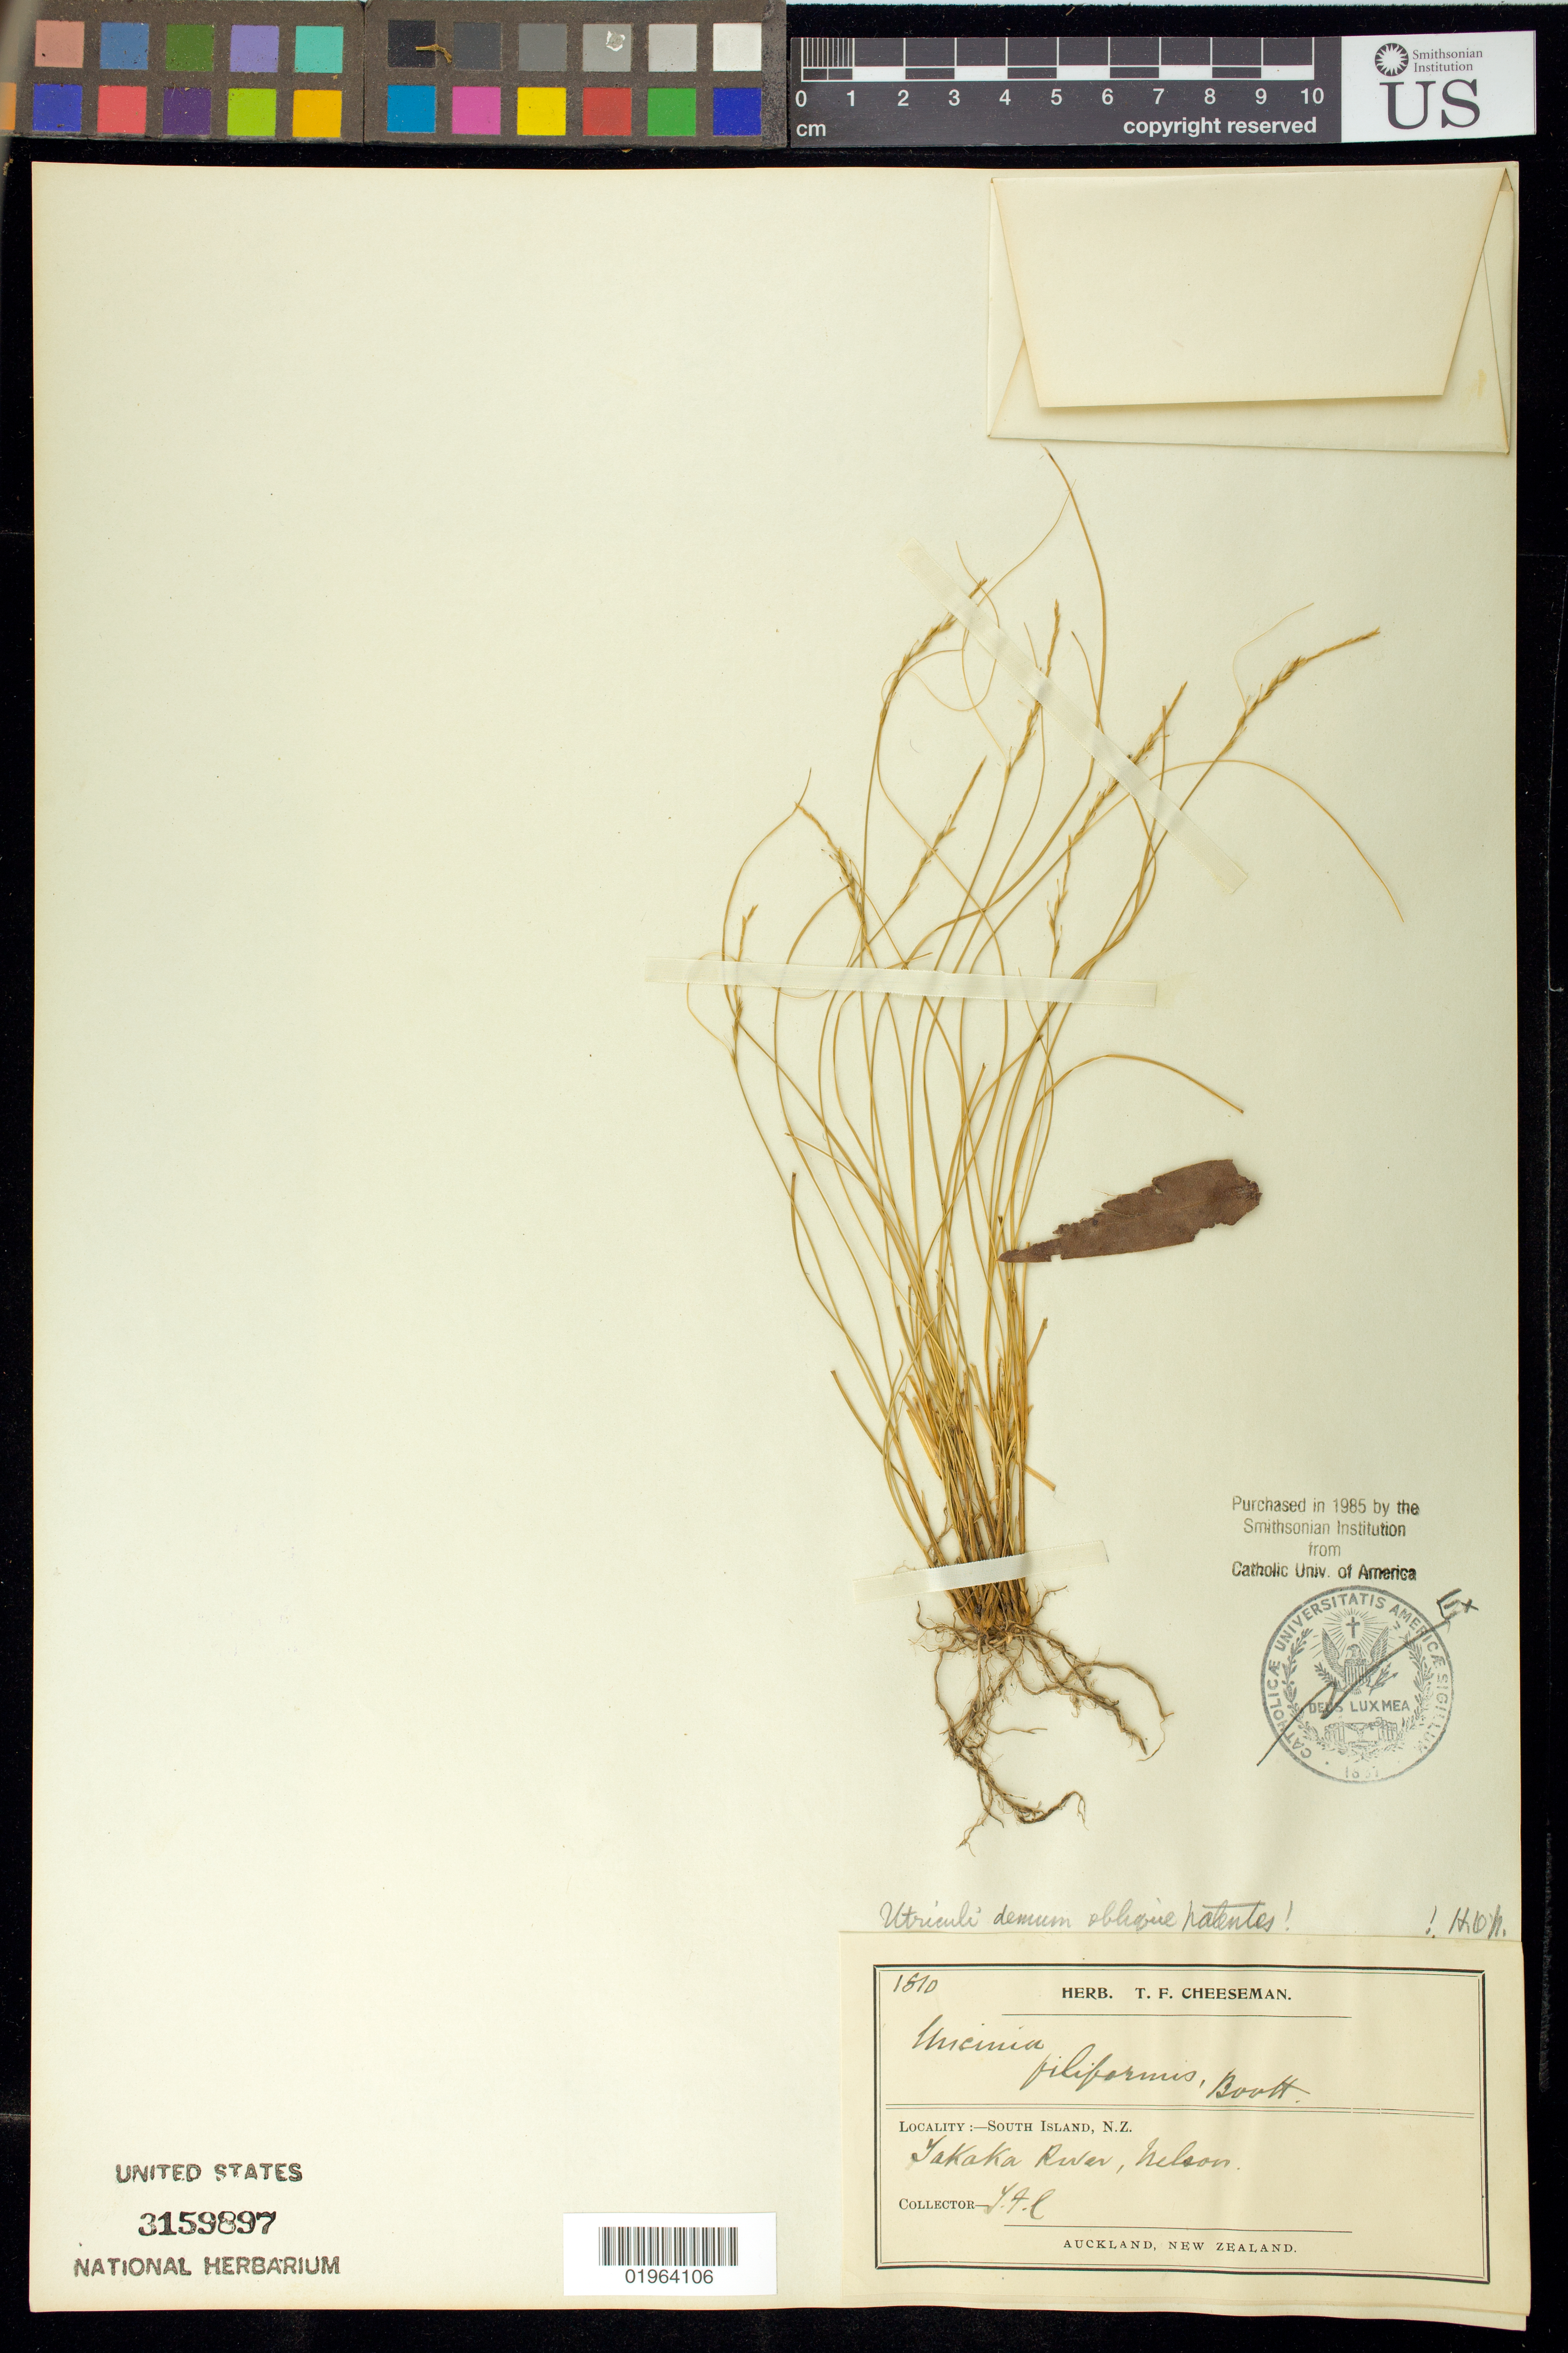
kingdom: Plantae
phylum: Tracheophyta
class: Liliopsida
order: Poales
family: Cyperaceae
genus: Carex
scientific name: Carex debilior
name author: (F. Muell.) K.L. Wilson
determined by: Strong, Mark T., (BOT), Smithsonian Institution - National Museum of Natural History (UNITED STATES)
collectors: T. F. Cheeseman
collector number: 1810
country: New Zealand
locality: South Island, Takaka River, Nelson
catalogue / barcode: US 3159897